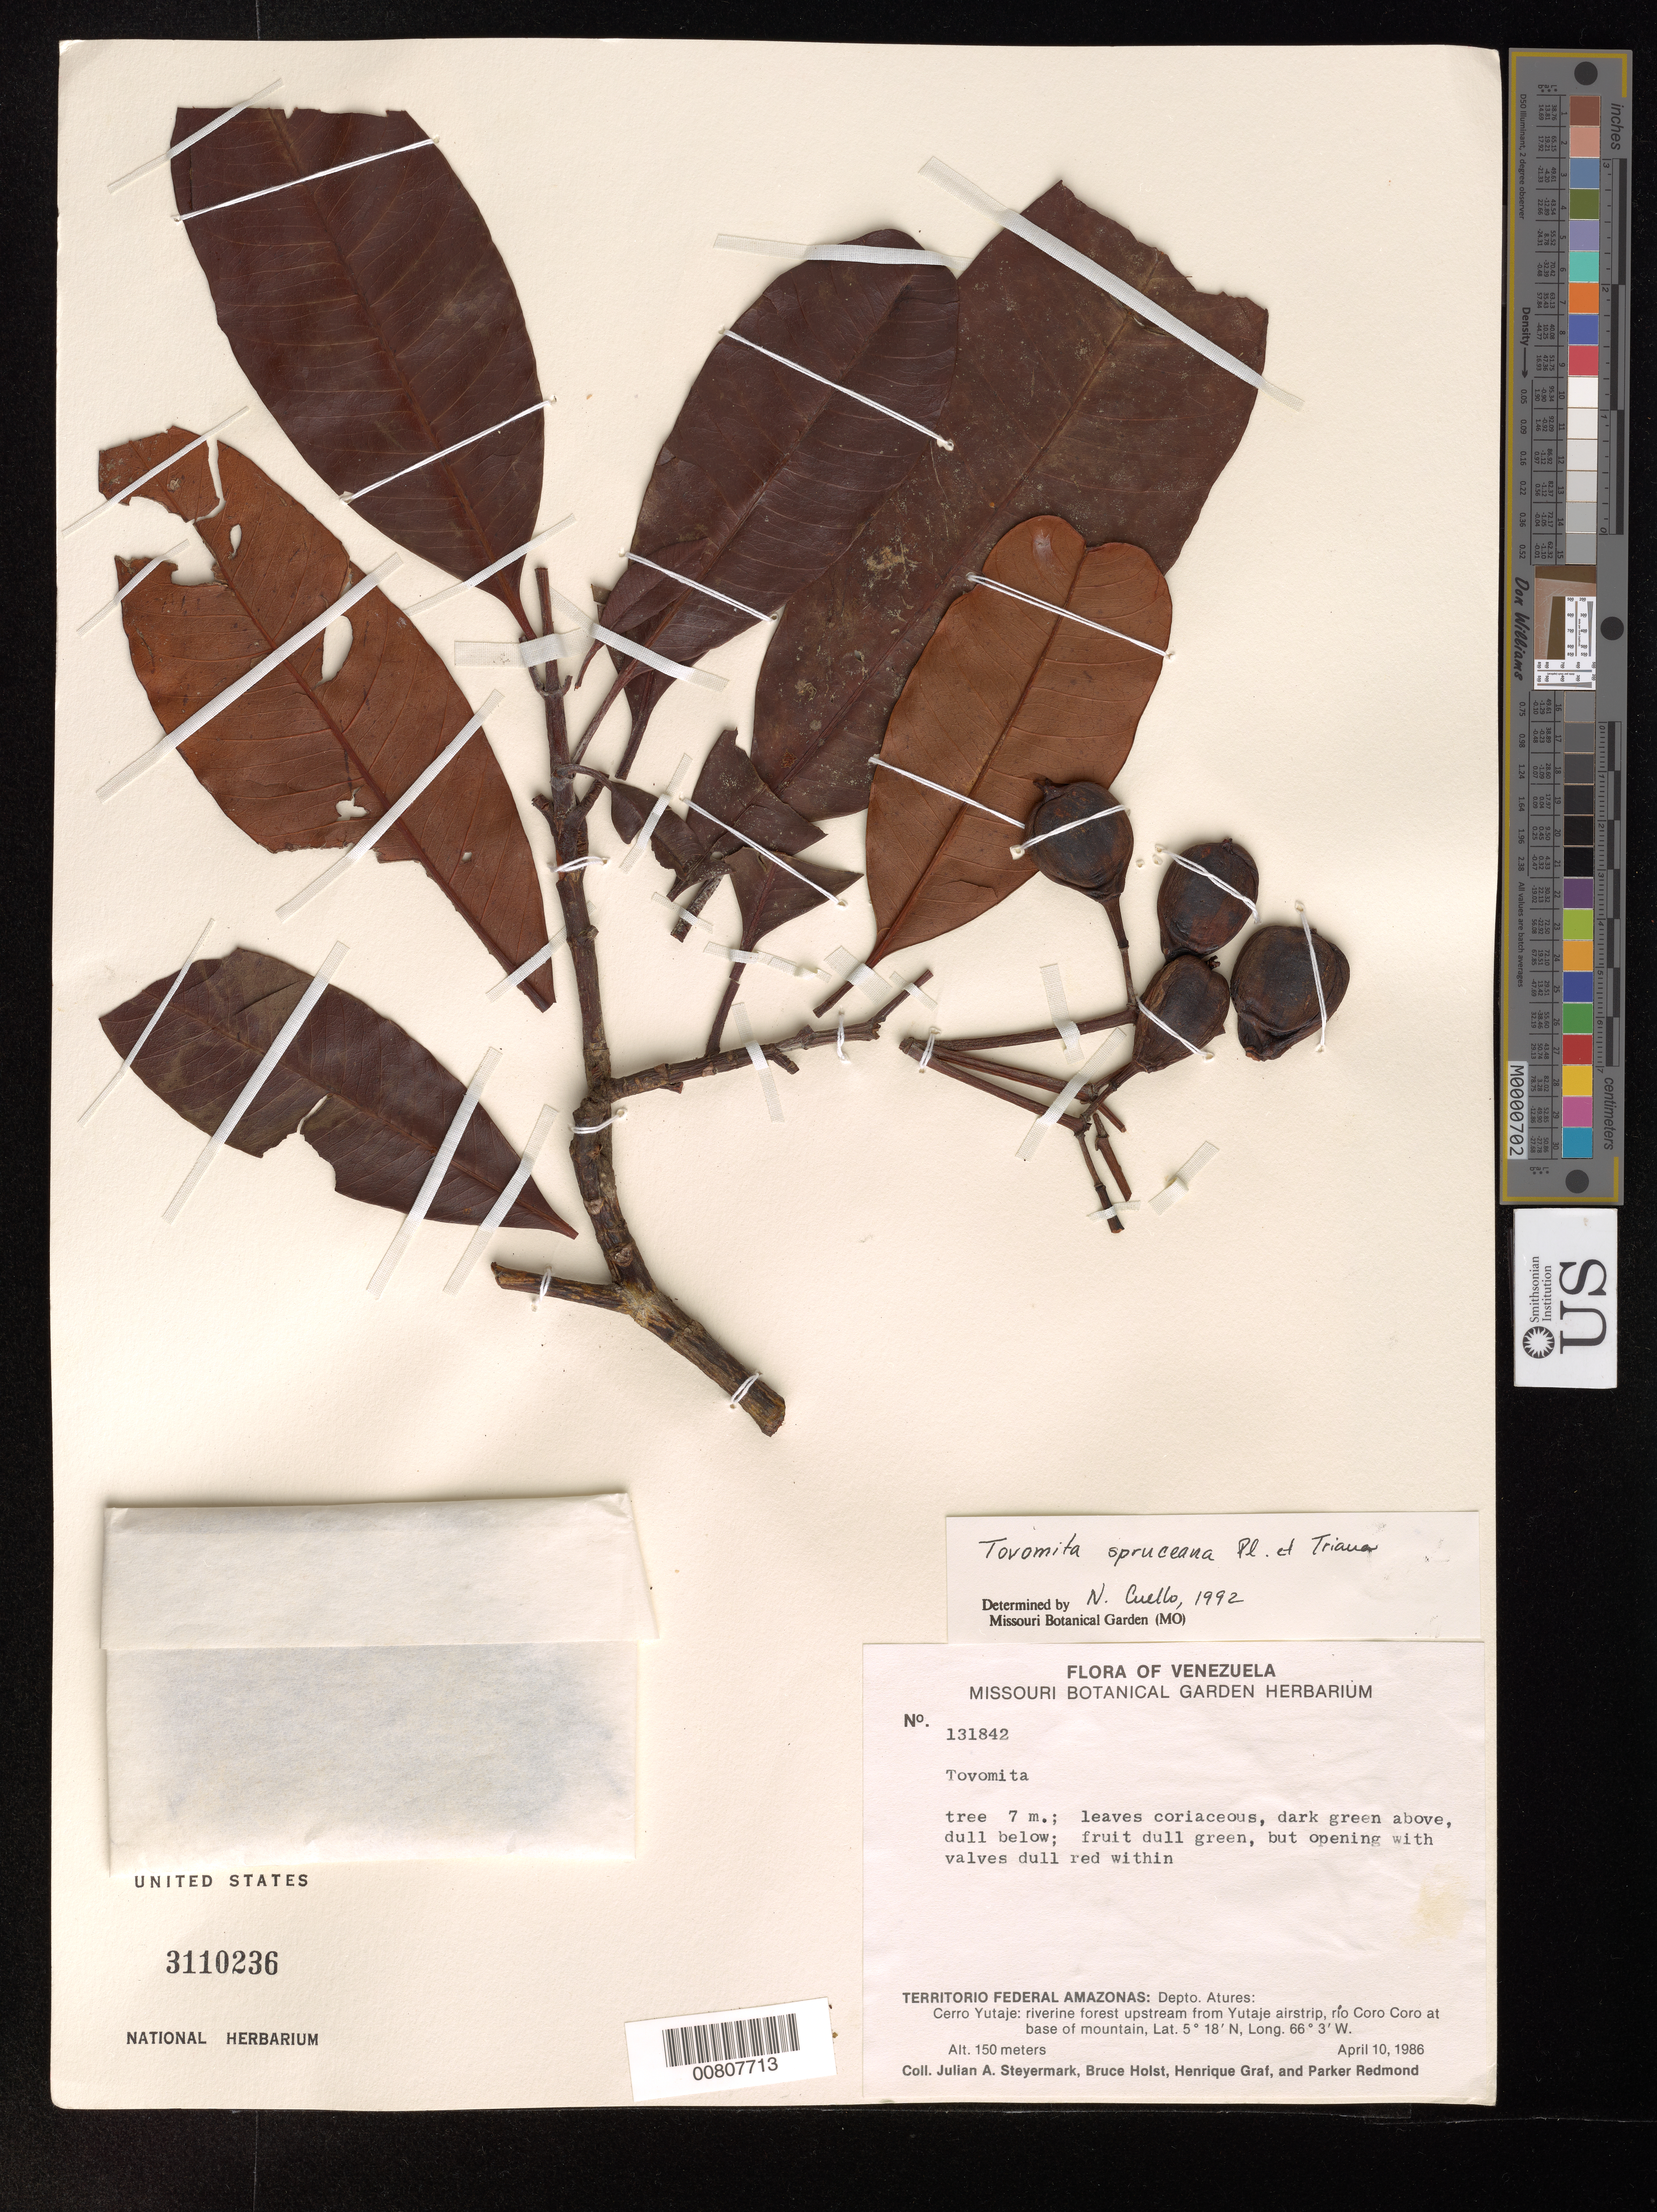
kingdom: Plantae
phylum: Tracheophyta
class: Magnoliopsida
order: Malpighiales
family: Clusiaceae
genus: Tovomita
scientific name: Tovomita spruceana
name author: Planch. & Triana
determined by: Cuello, Nidia L.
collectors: J. Steyermark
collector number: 131842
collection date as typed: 10-Apr-86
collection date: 1986-04-10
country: Venezuela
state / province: Amazonas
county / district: Atures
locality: Cerro Yutajé, from Yutajé airstrip, Río Coro Coro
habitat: Riverine forest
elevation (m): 150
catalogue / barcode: US 3110236